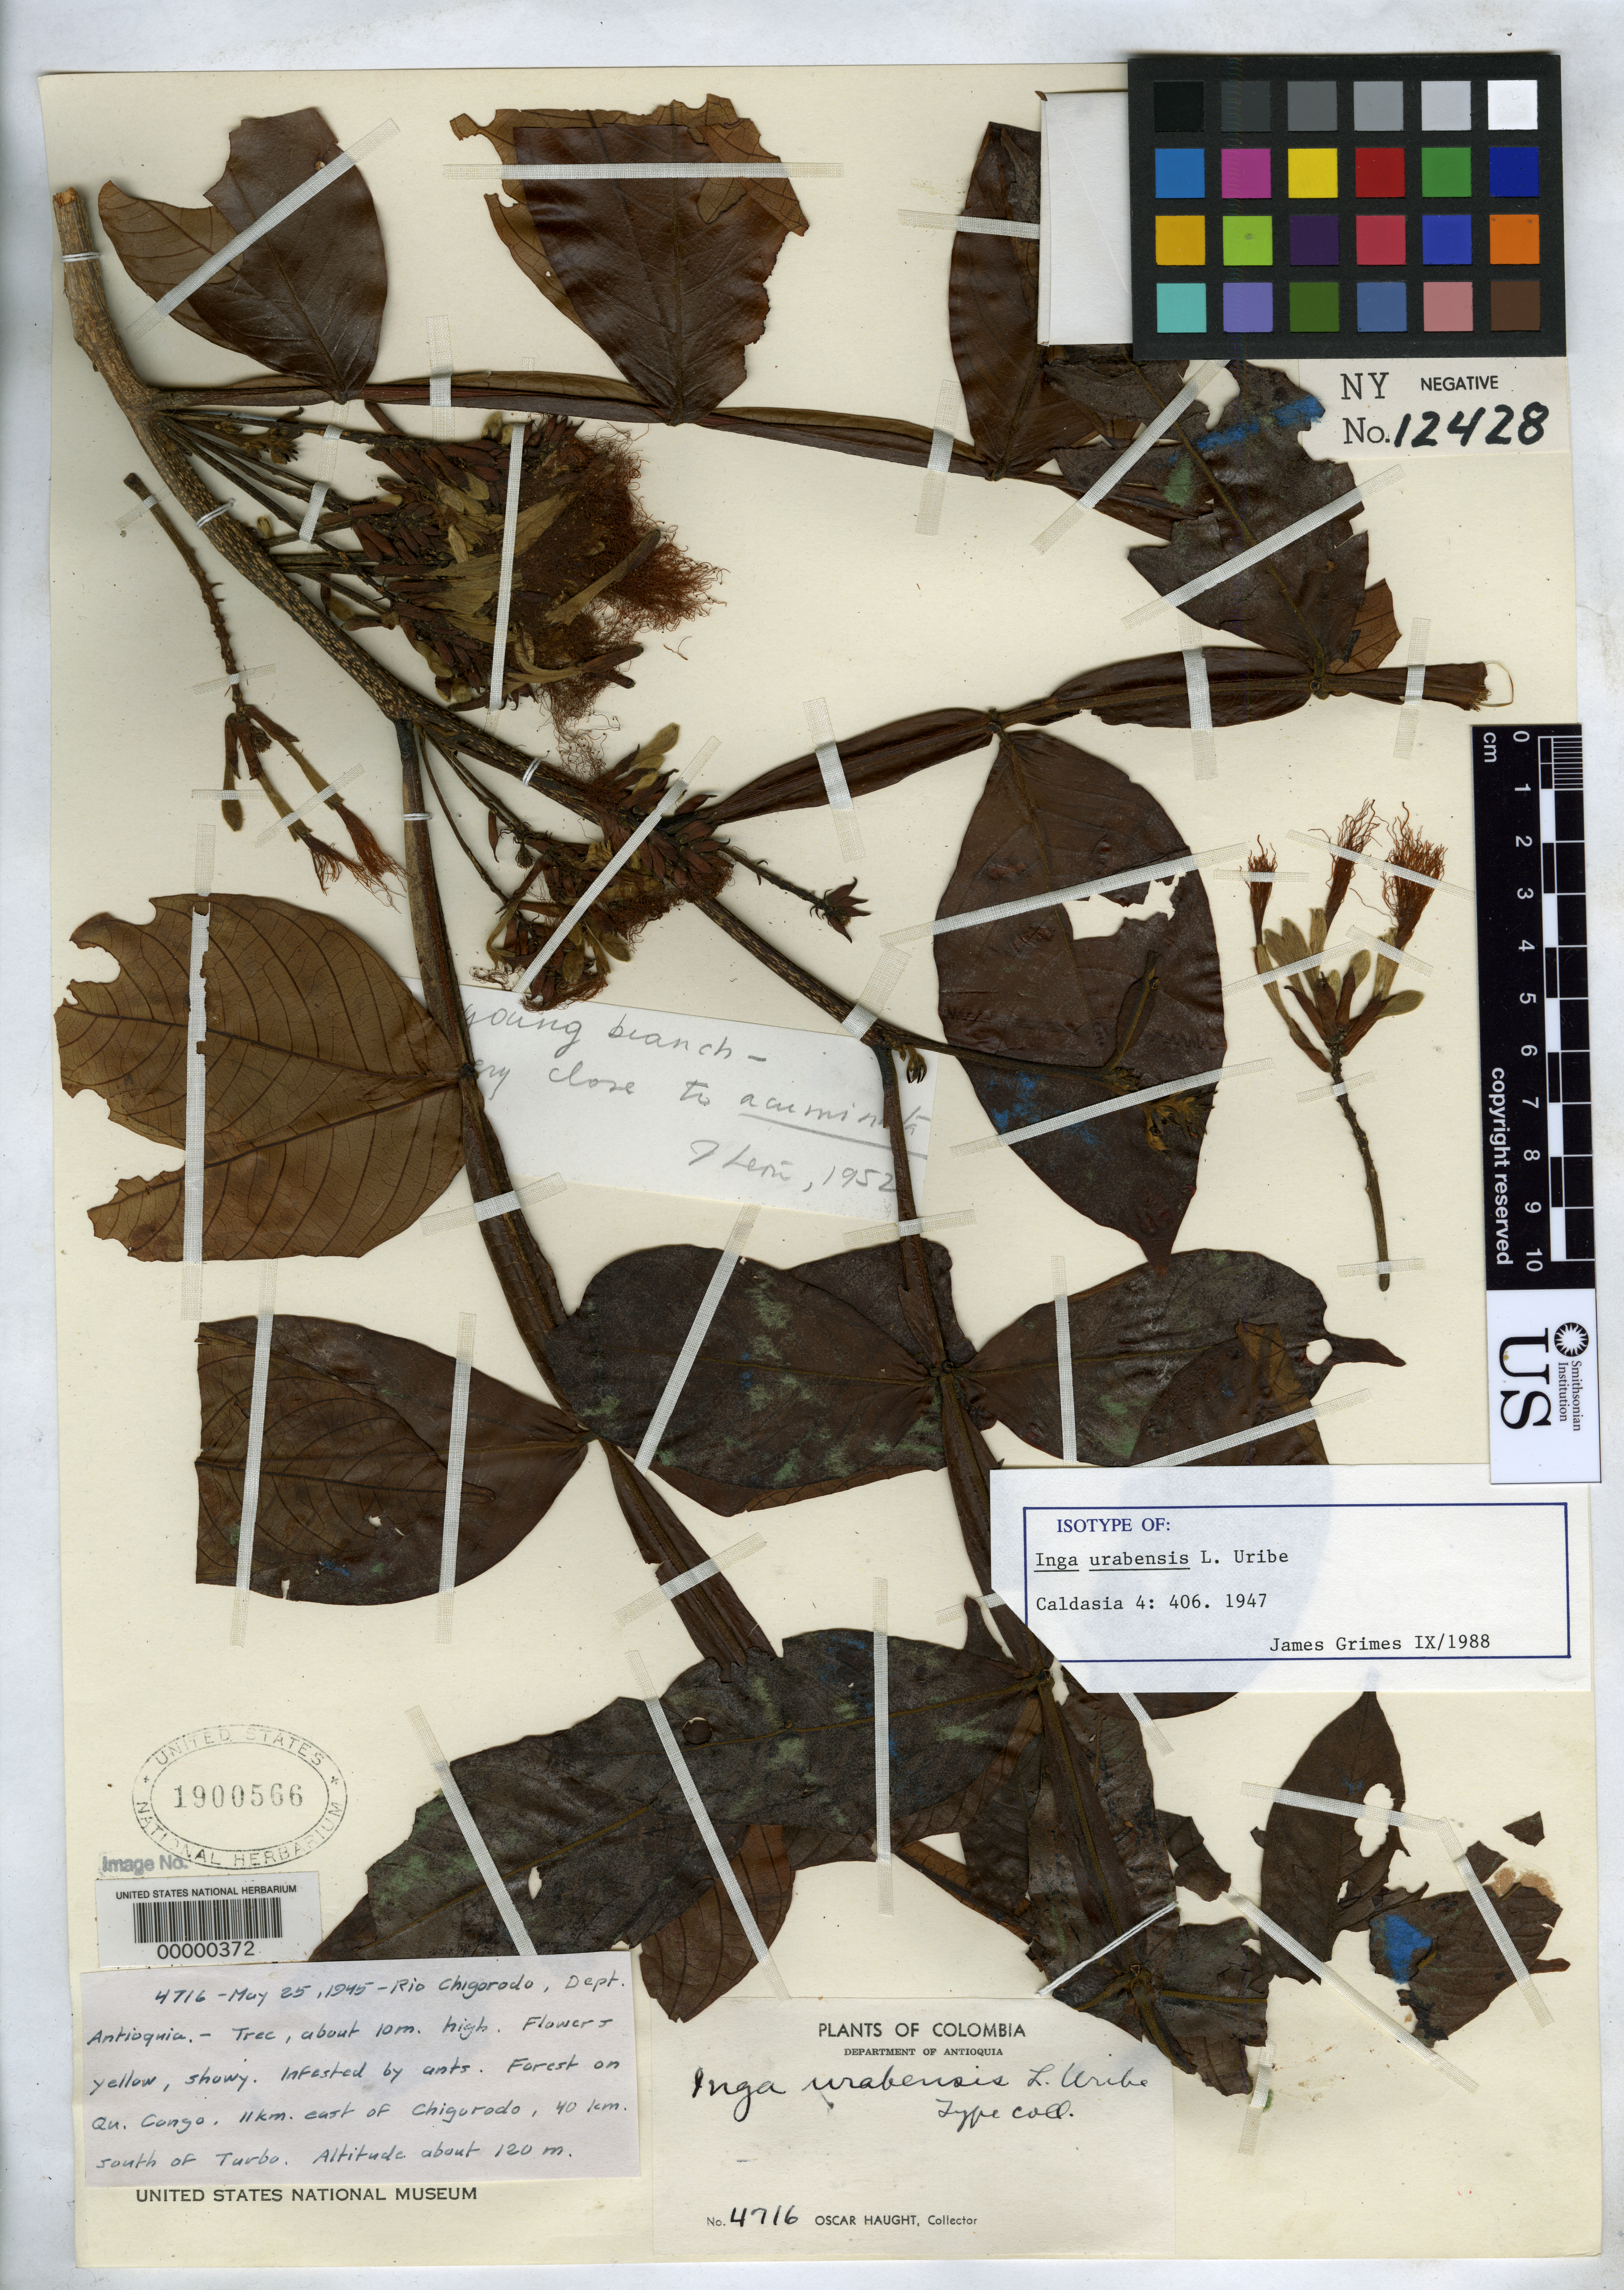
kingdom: Plantae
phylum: Tracheophyta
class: Magnoliopsida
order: Fabales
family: Fabaceae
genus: Inga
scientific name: Inga urabensis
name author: L. Uribe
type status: Isotype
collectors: O. L. Haught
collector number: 4716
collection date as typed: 25 May 1945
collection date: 1945-05-25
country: Colombia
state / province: Antioquia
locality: Rio CHigordo, 40 km S of Turbo, Uraba region, 11 km E of CHigordo.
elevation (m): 120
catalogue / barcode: US 1900566